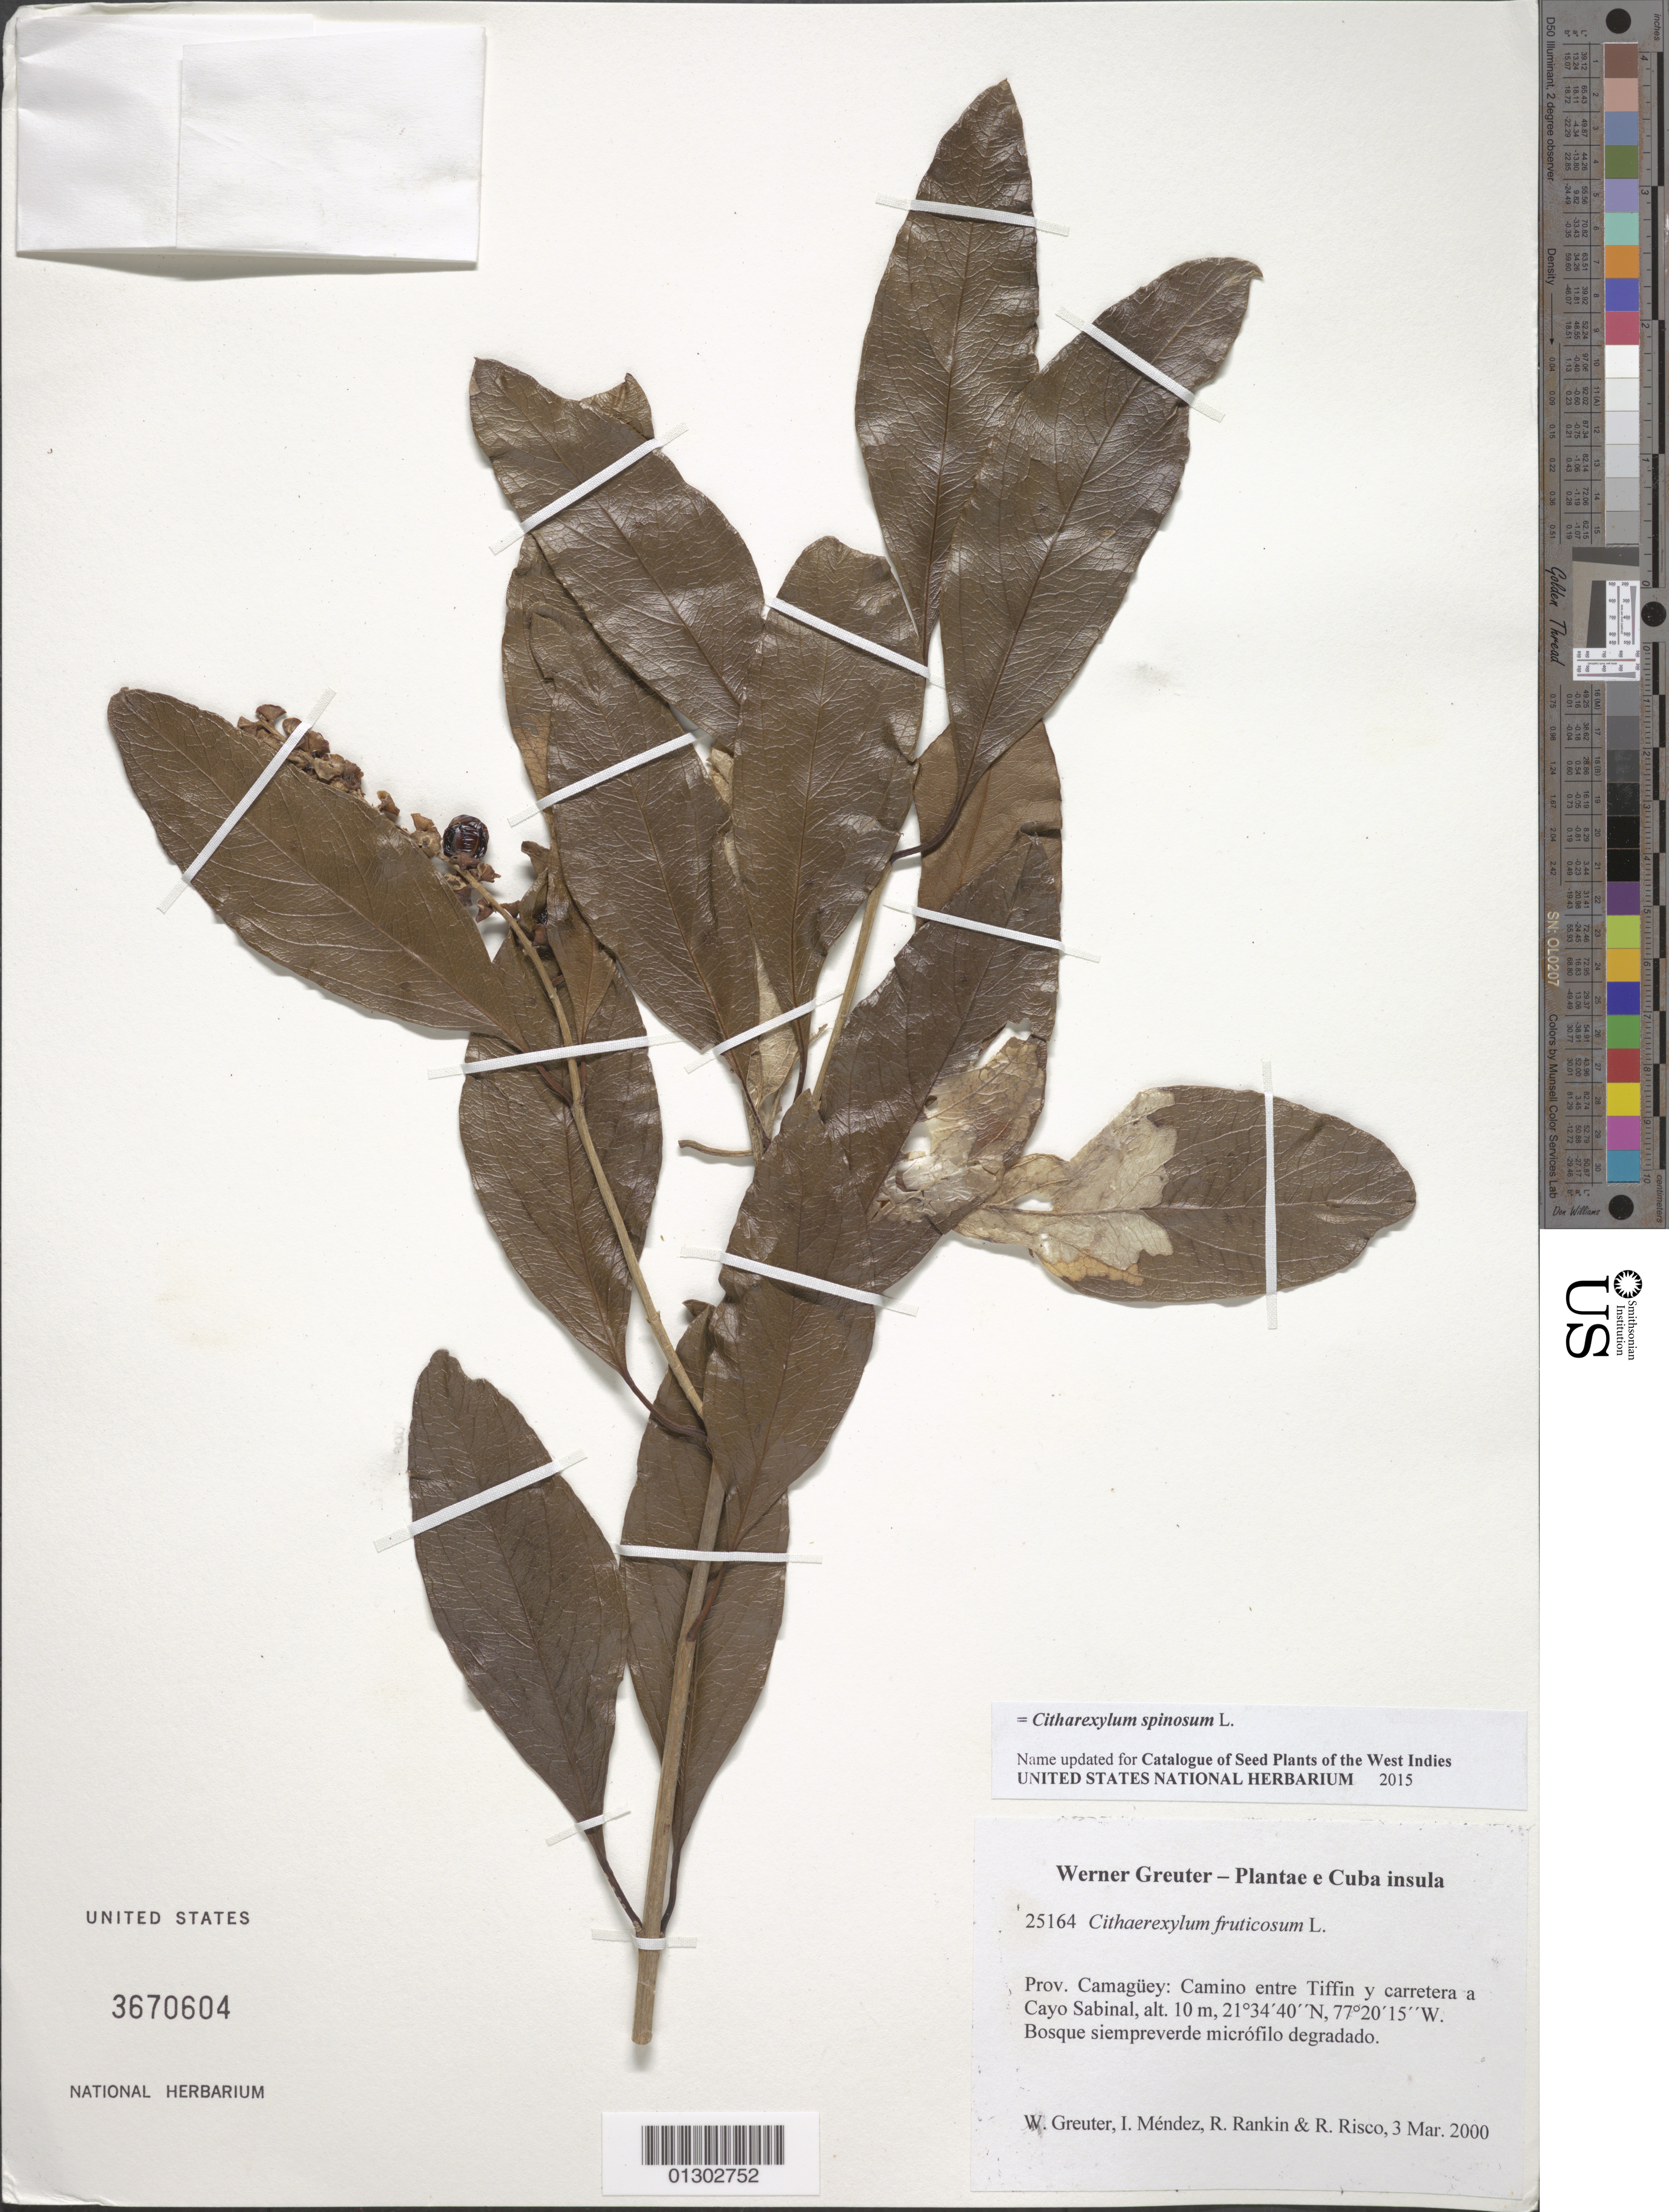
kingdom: Plantae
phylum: Tracheophyta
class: Magnoliopsida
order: Lamiales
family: Verbenaceae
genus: Citharexylum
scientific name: Citharexylum spinosum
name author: L.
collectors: W. R. Greuter, I. Méndez, R. Rankin Rodriguez & R. Risco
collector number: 25164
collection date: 2000-03-03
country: Cuba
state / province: Camagüey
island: Cuba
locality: Camino entre Tiffin y carretera a Cayo Sabinal.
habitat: Bosque siempreverde micrófilo degradado.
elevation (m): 10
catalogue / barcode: US 3670604